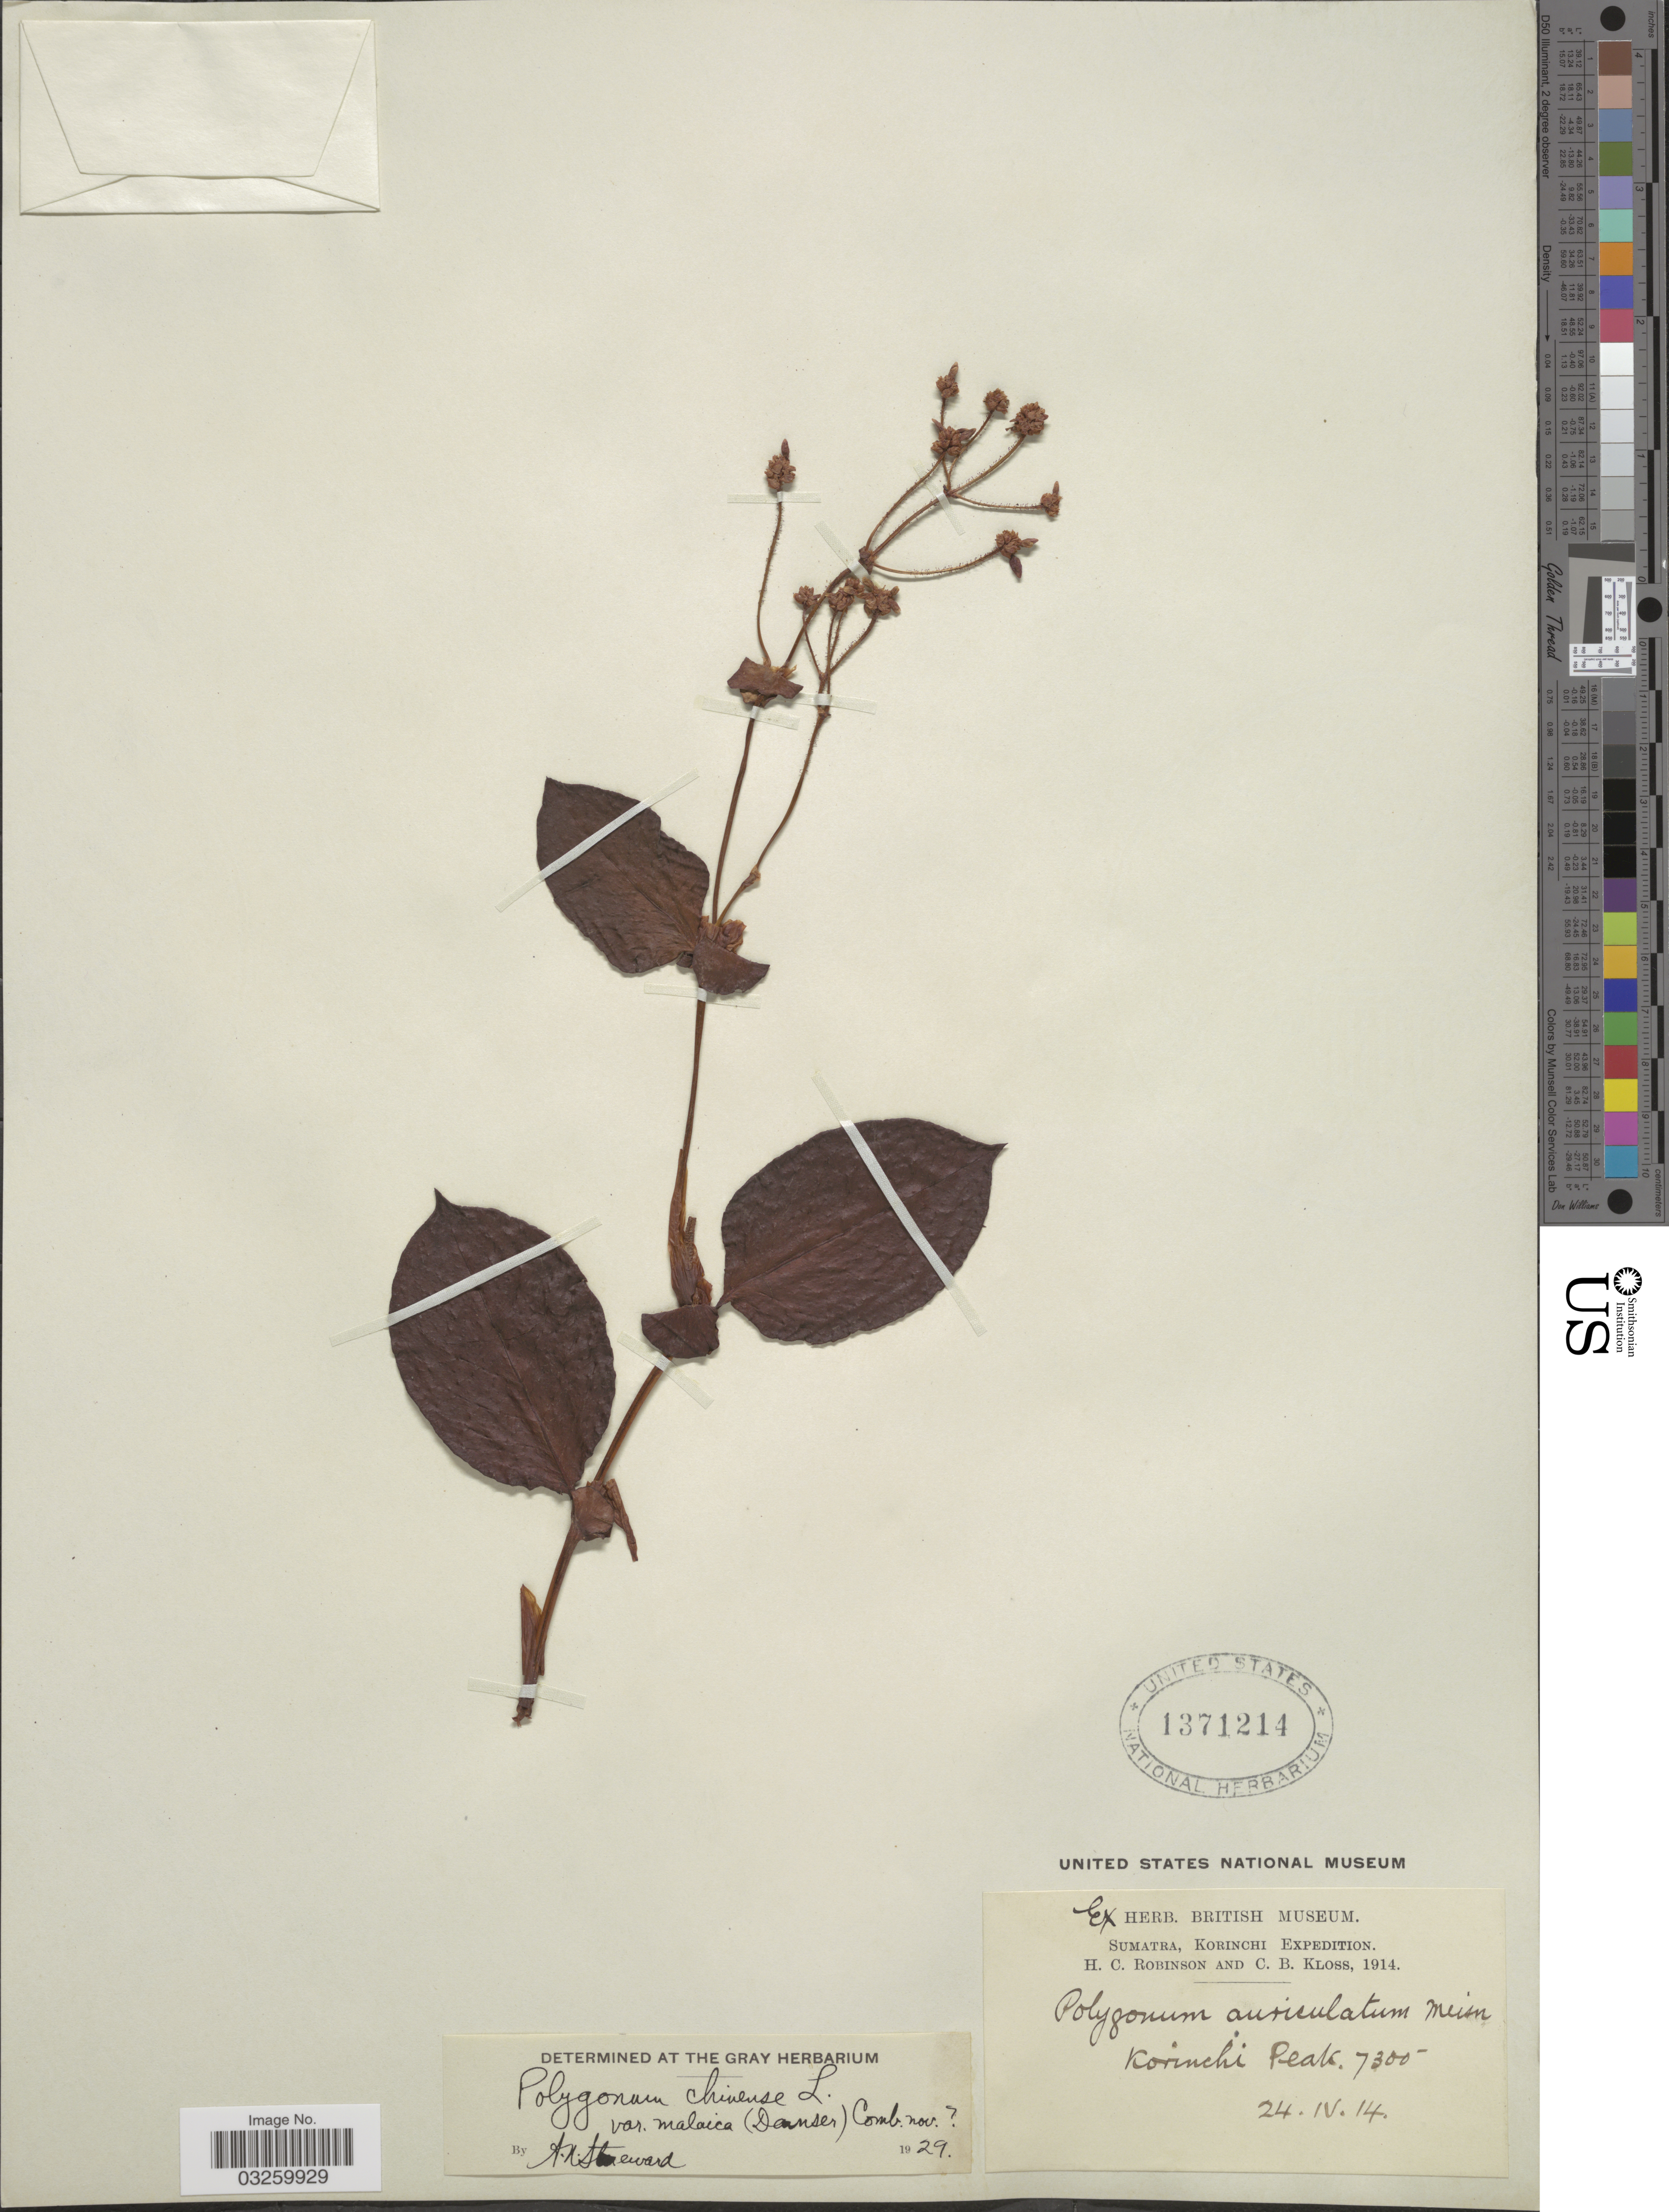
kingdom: Plantae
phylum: Tracheophyta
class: Magnoliopsida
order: Caryophyllales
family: Polygonaceae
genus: Persicaria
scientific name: Persicaria chinensis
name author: (L.) H. Gross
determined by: Wagner, W. L., (BOT), Smithsonian Institution - National Museum of Natural History (UNITED STATES)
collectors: H. C. Robinson & C. Kloss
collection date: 1914-04-24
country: Indonesia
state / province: Sumatra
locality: Korinchi. Korinchi Peak.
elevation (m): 2225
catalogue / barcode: US 1371214